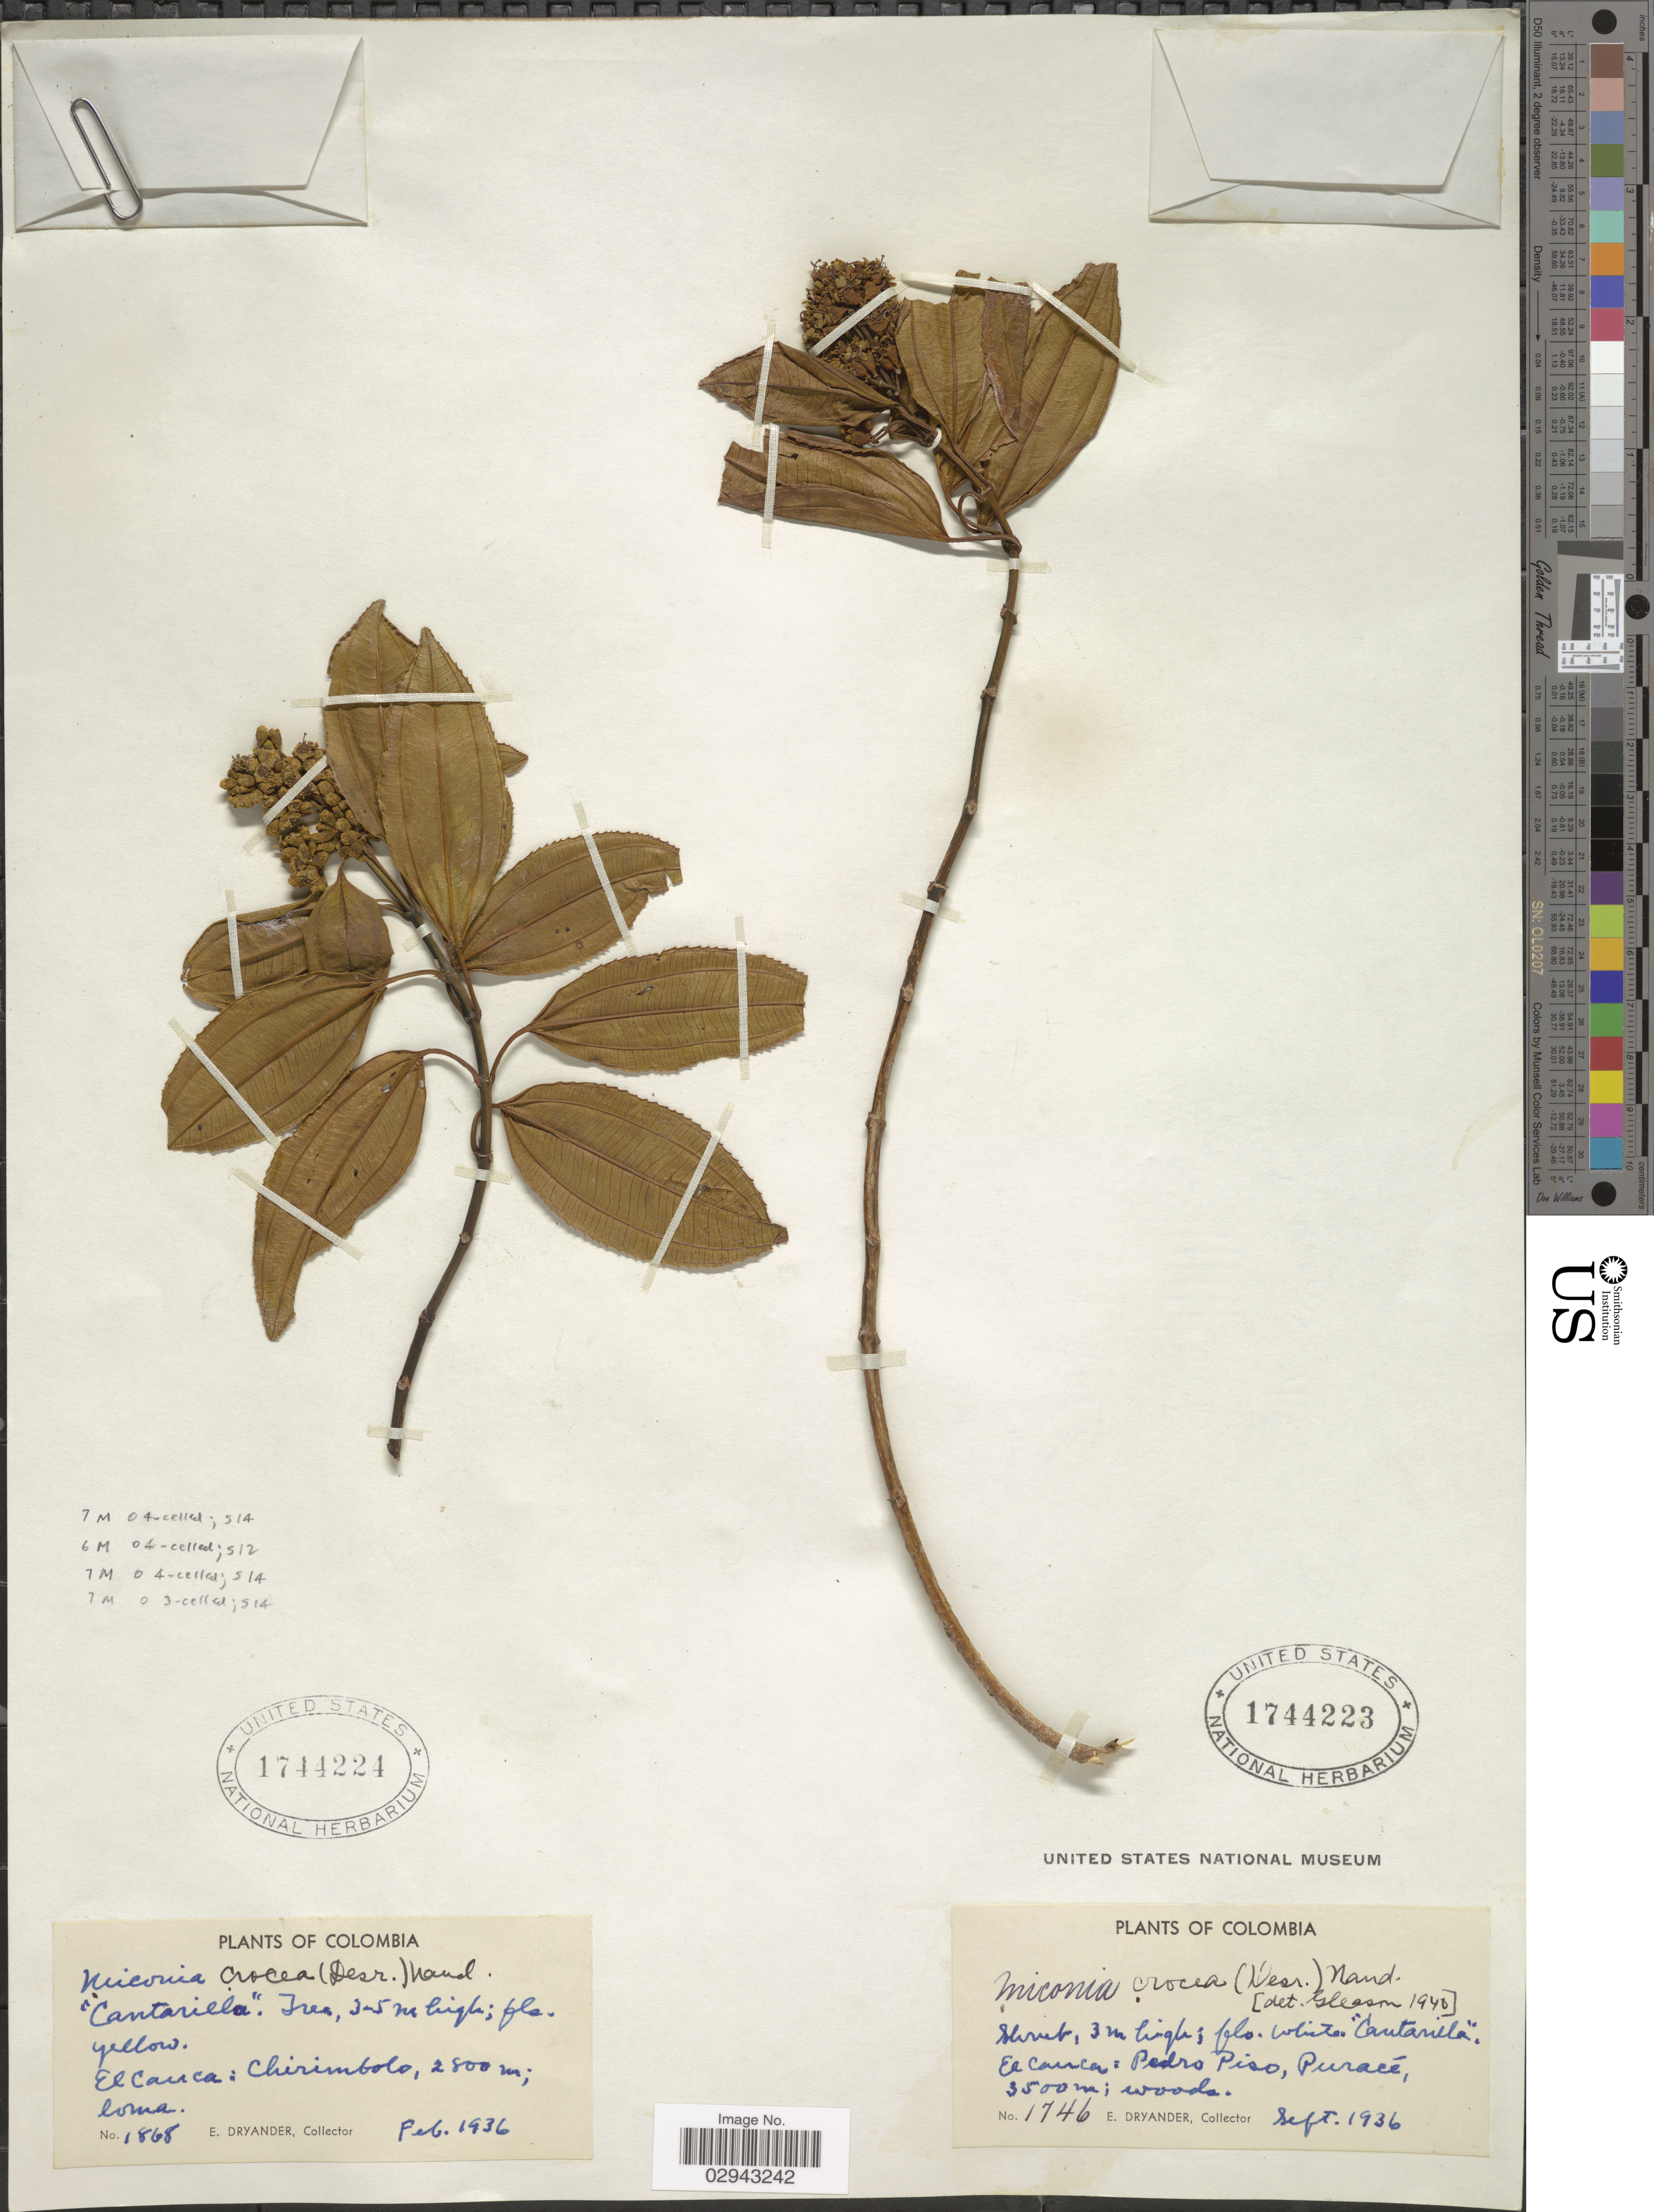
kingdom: Plantae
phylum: Tracheophyta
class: Magnoliopsida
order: Myrtales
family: Melastomataceae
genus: Miconia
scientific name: Miconia setinodis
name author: (Bonpl.) DC.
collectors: E. Dryander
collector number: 1868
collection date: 1936-02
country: Colombia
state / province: Cauca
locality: El Cauca: Chirimbolo.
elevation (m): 2800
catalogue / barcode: US 1744224-2